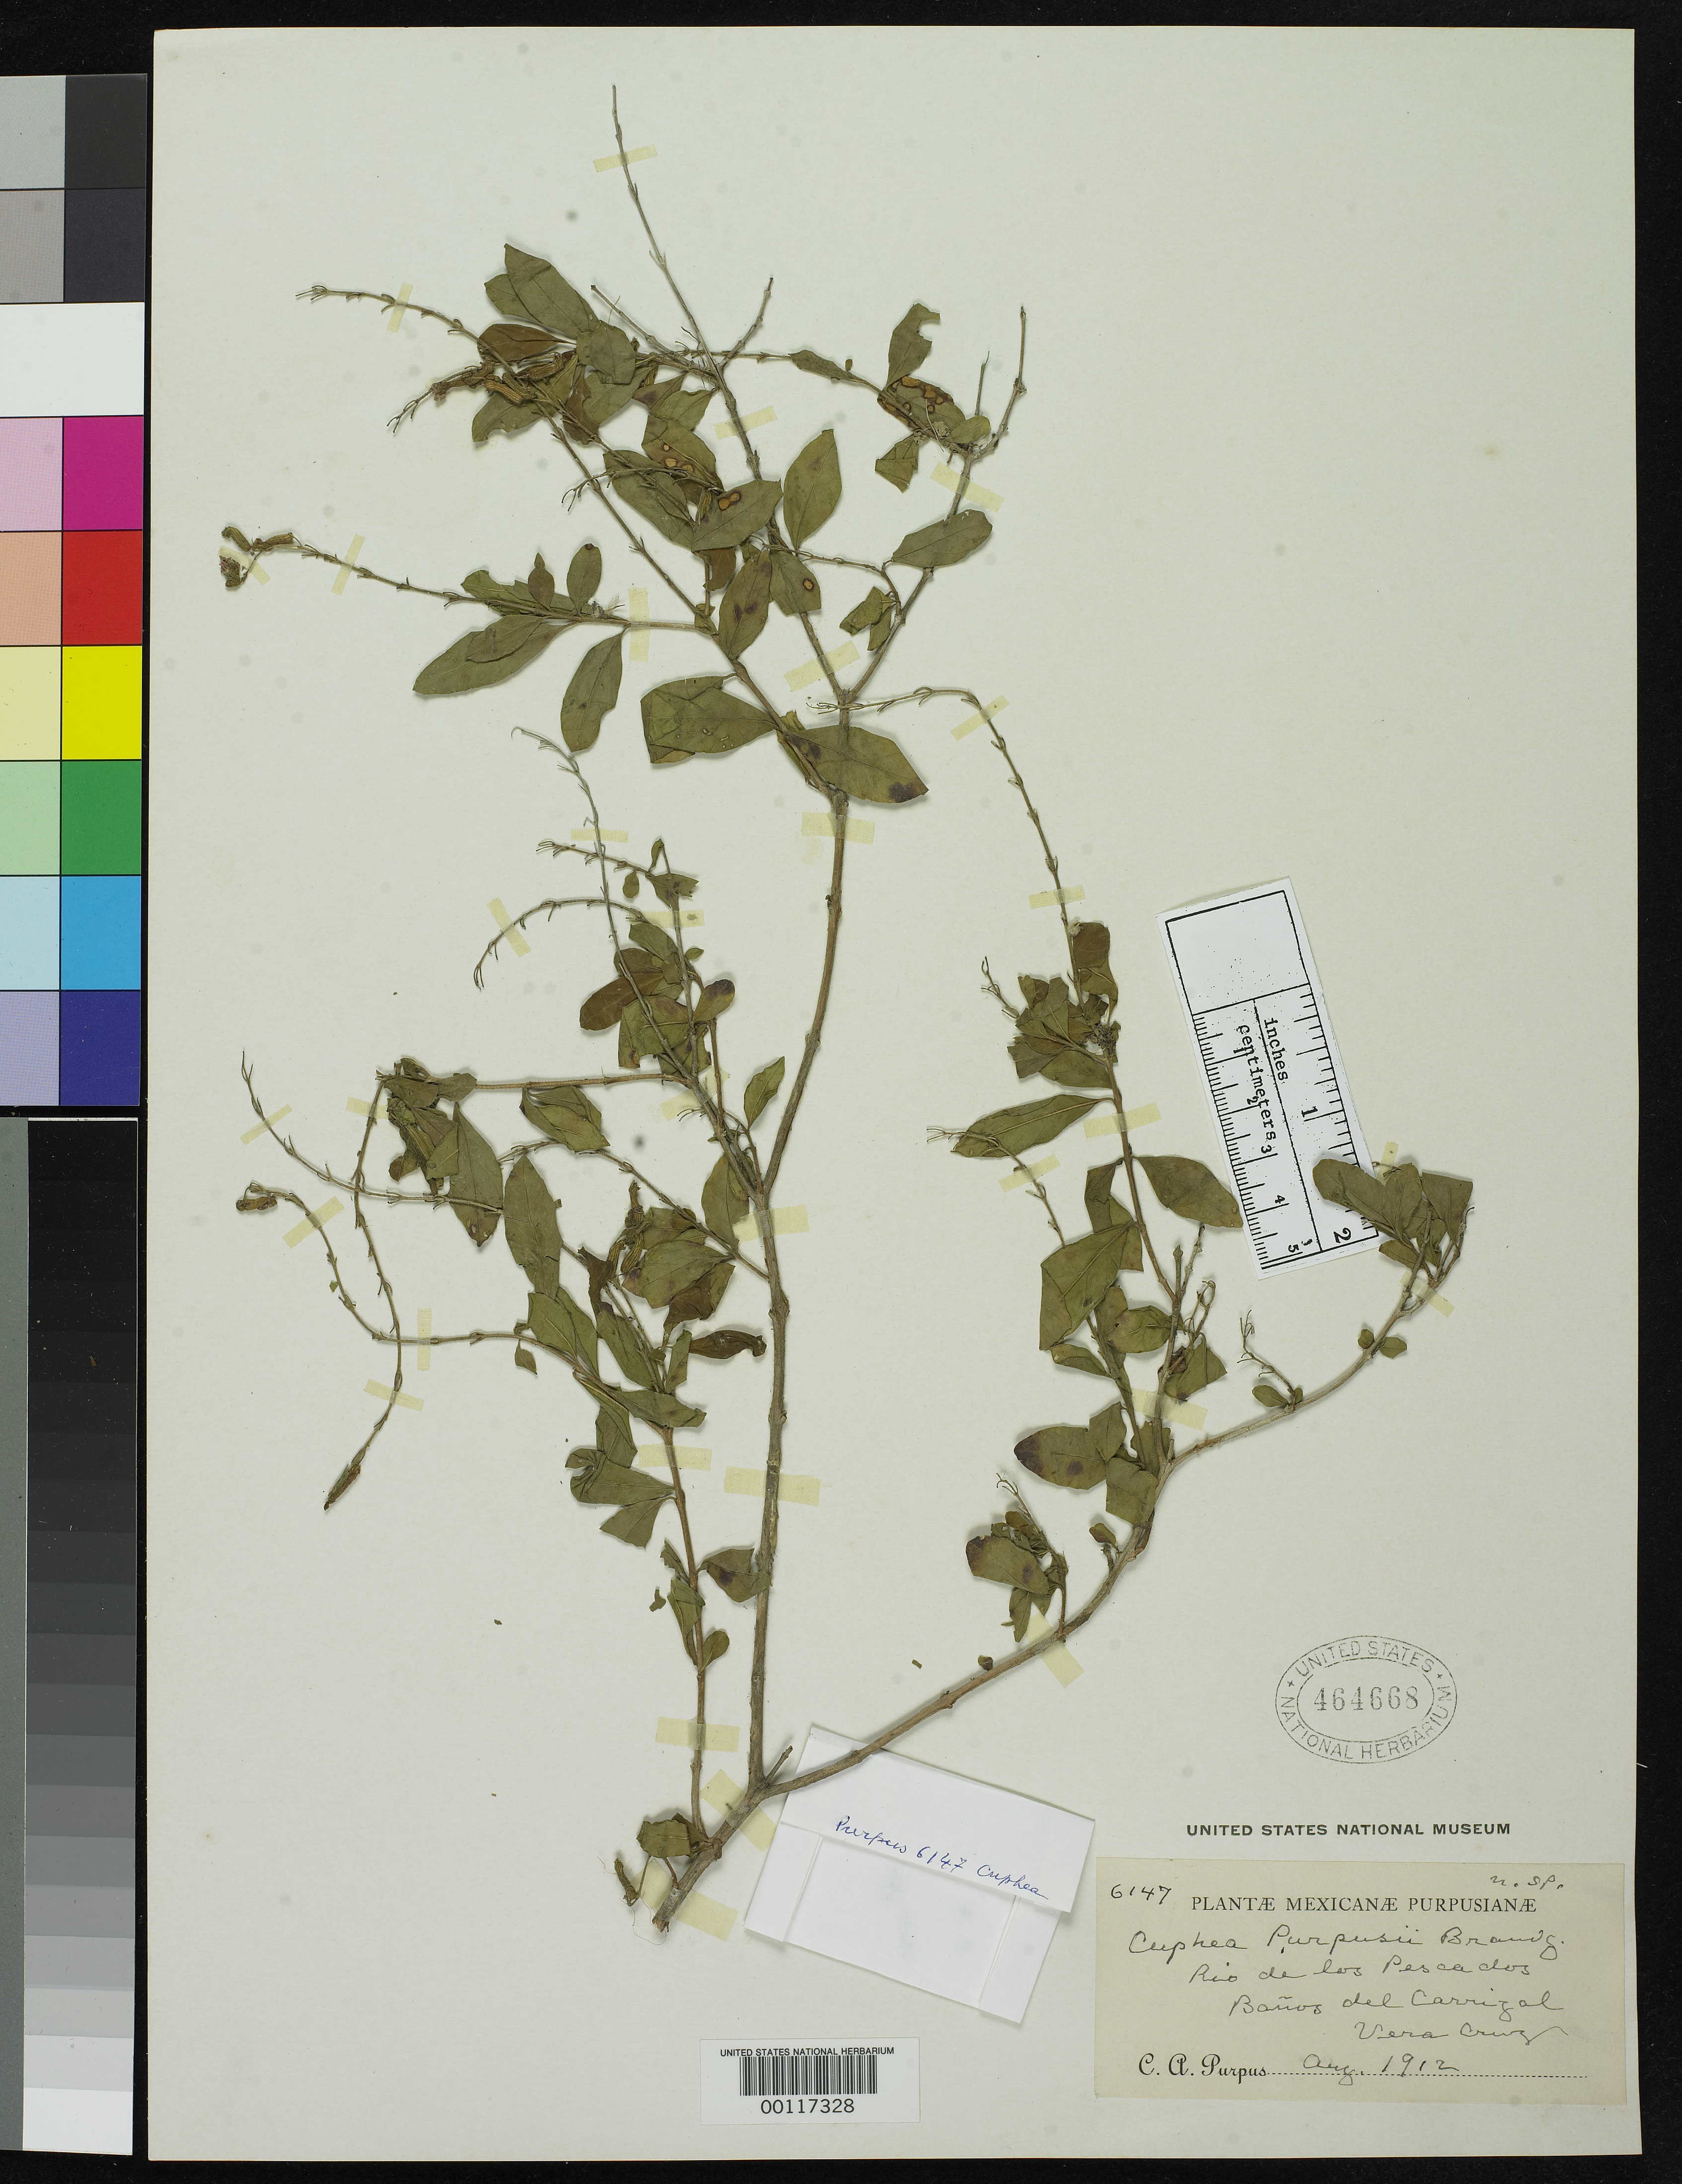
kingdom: Plantae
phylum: Tracheophyta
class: Magnoliopsida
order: Myrtales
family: Lythraceae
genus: Cuphea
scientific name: Cuphea purpusii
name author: Brandegee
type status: Isotype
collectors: C. A. Purpus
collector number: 6147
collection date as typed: Aug 1912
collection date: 1912-08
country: Mexico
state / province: Veracruz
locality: Along Rio de Los Pescados, Banos del Carrizal.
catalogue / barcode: US 464668